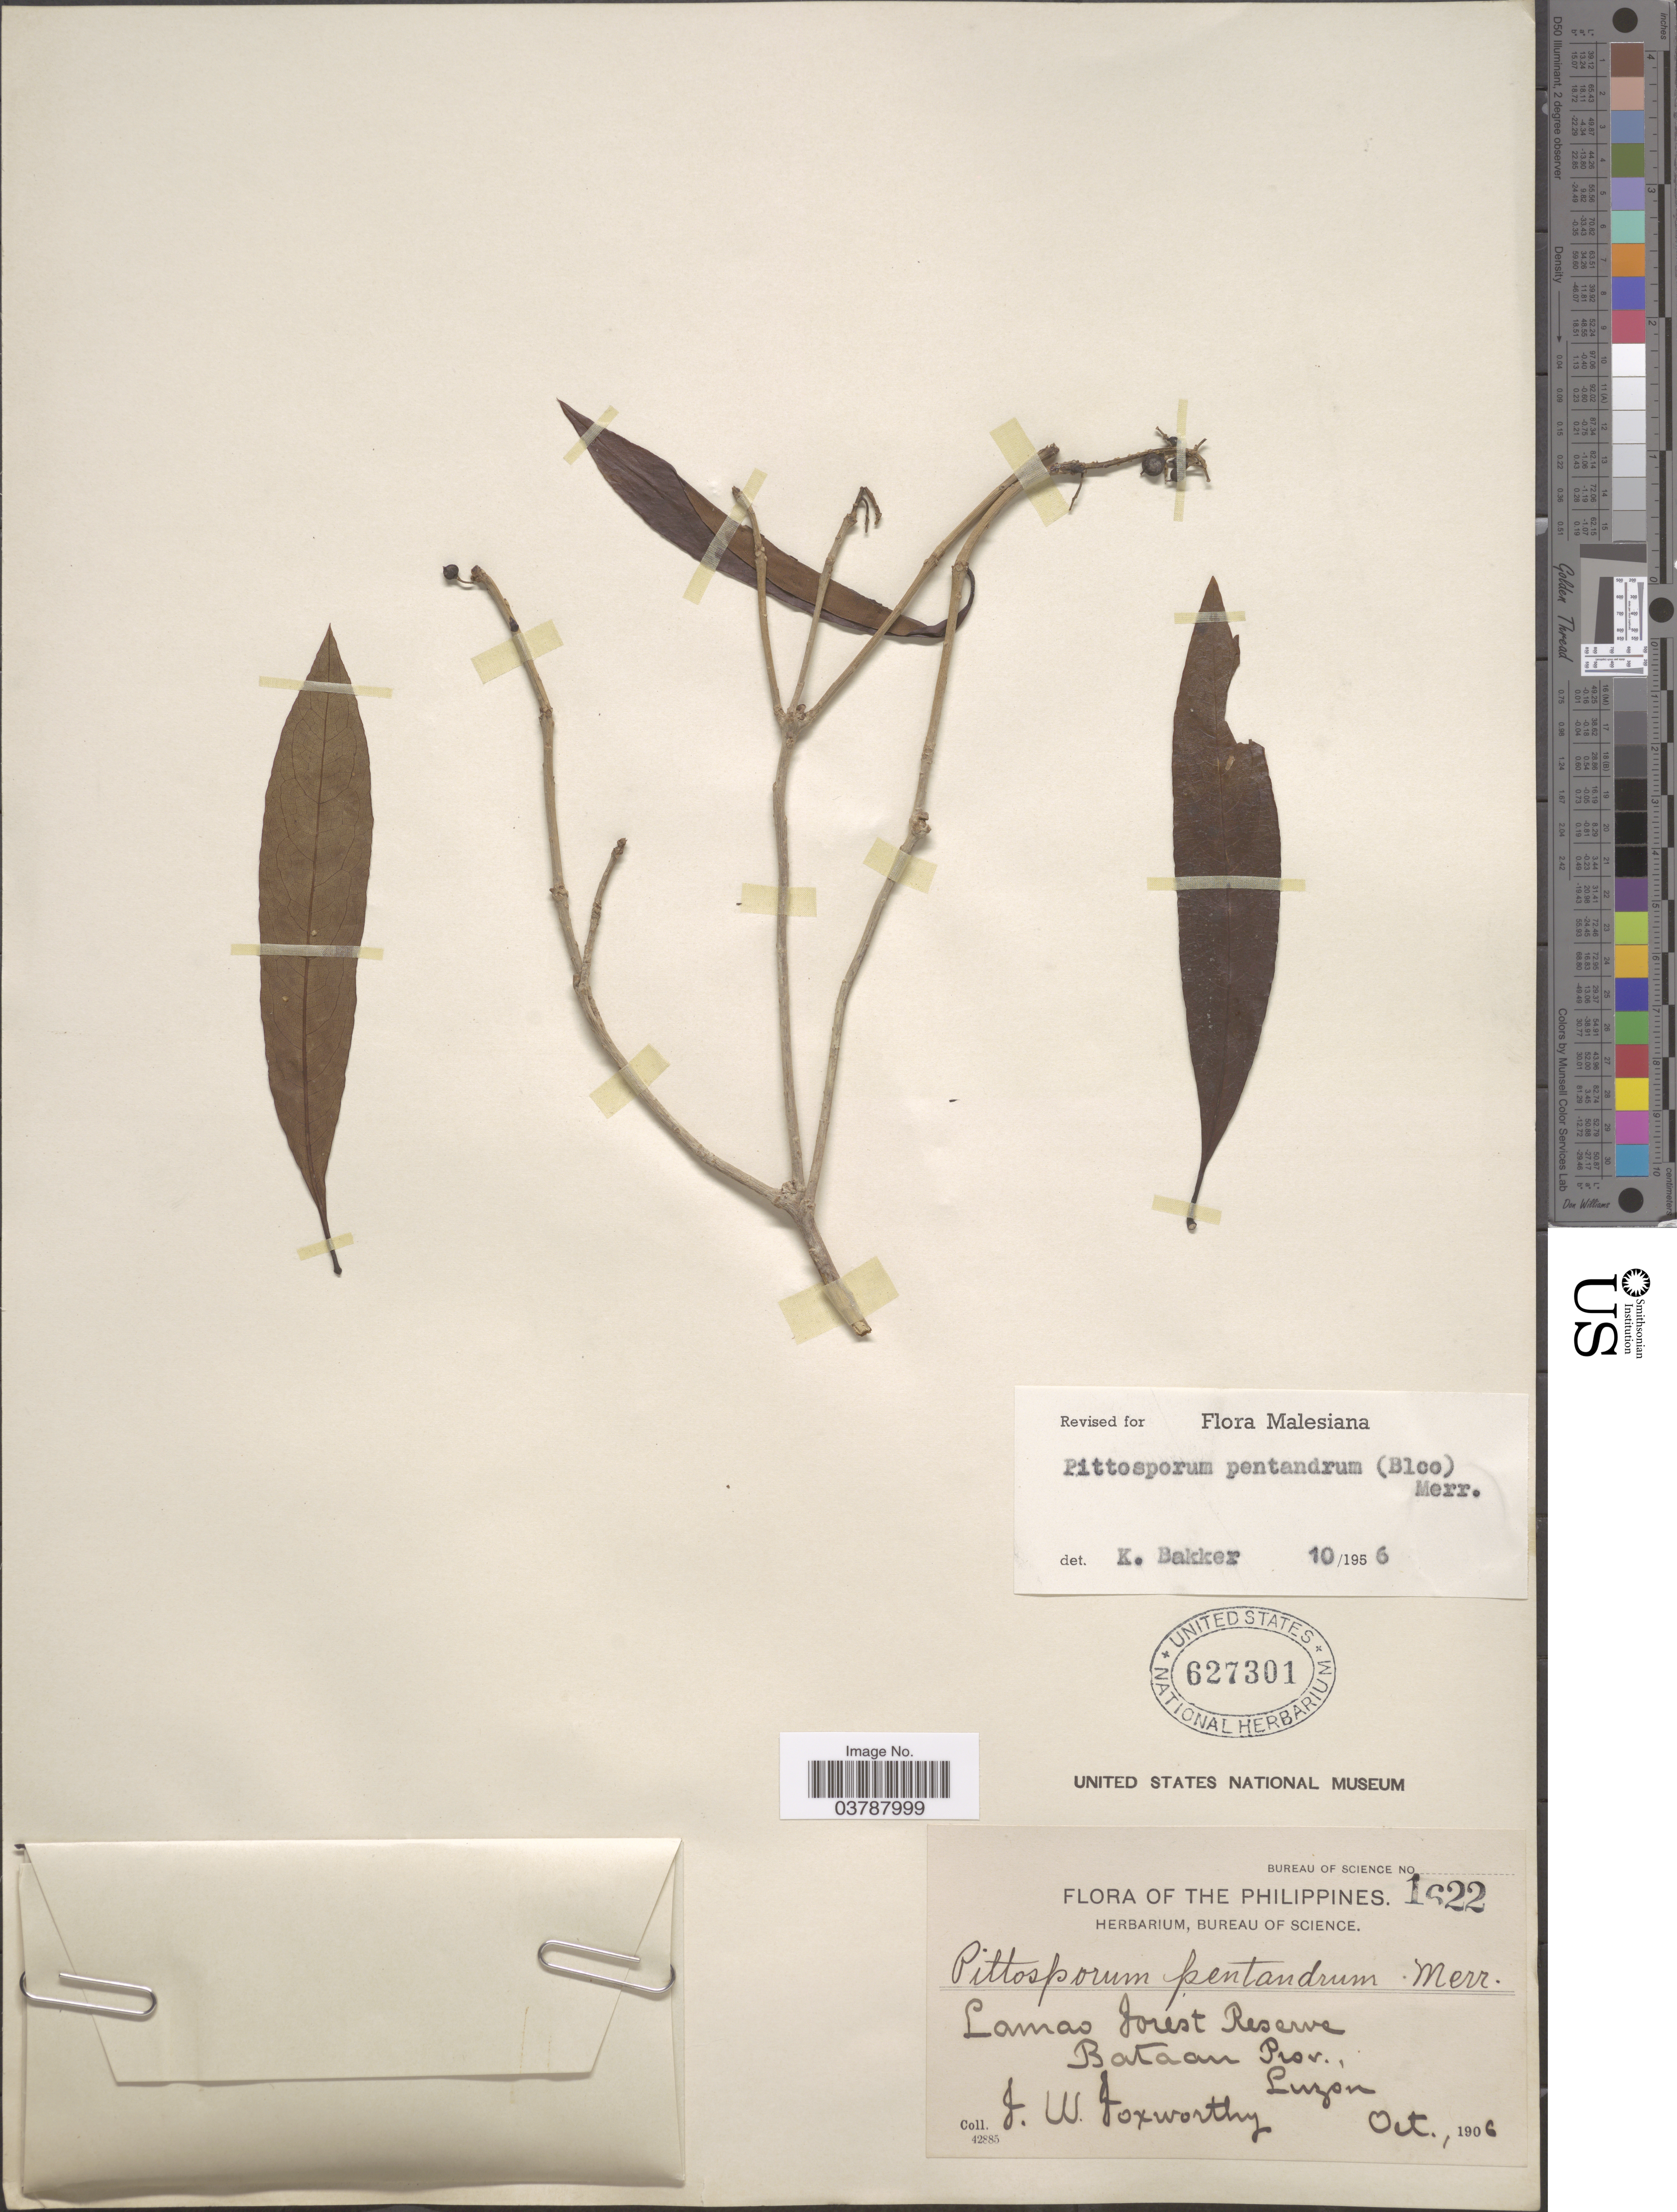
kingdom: Plantae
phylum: Tracheophyta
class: Magnoliopsida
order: Apiales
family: Pittosporaceae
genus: Pittosporum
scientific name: Pittosporum pentandrum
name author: (Blanco) Merr.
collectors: F. W. Foxworthy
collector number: Bureau of Science 1622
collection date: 1906-10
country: Philippines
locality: The Philippines. Lamao Forest Reserve, Bataan Prov., Luzon.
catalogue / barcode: US 627301